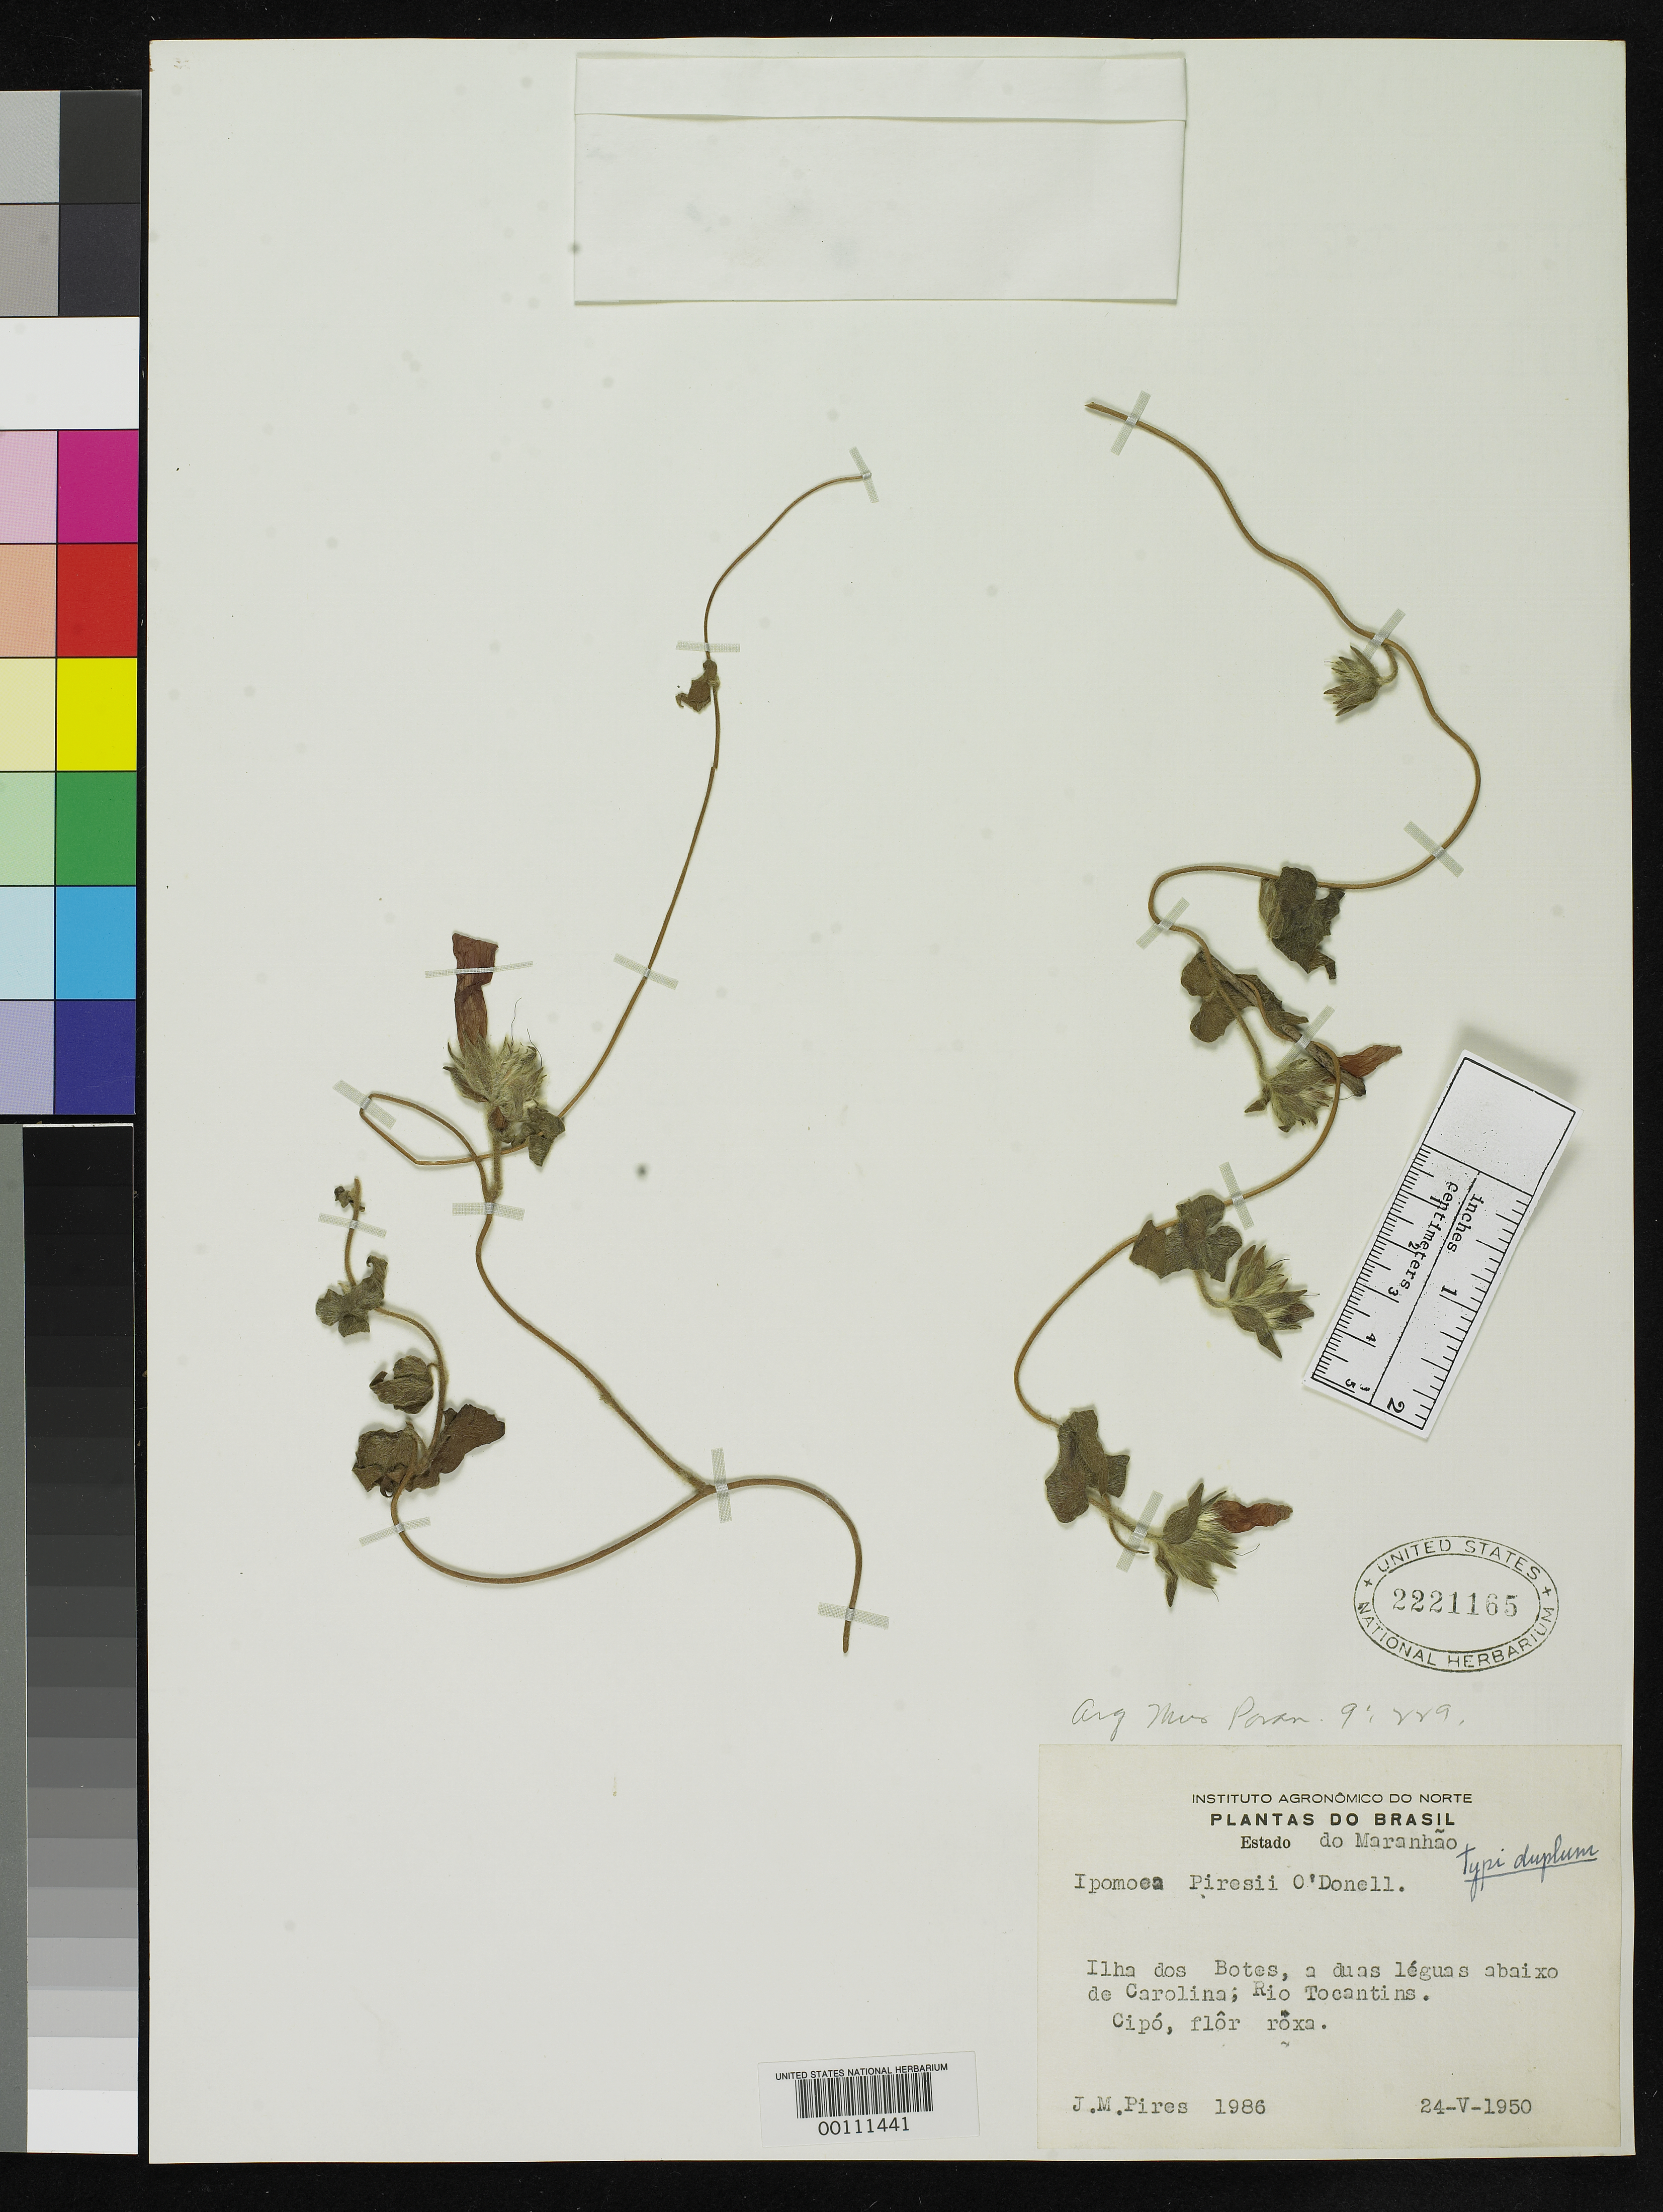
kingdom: Plantae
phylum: Tracheophyta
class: Magnoliopsida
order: Solanales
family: Convolvulaceae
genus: Ipomoea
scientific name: Ipomoea piresii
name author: O'Donell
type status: Isotype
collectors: J. M. Pires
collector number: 1986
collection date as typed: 24 May 1950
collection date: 1950-05-24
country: Brazil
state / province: Maranhão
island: Botes Island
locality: Rio Tocantins.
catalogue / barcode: US 2221165